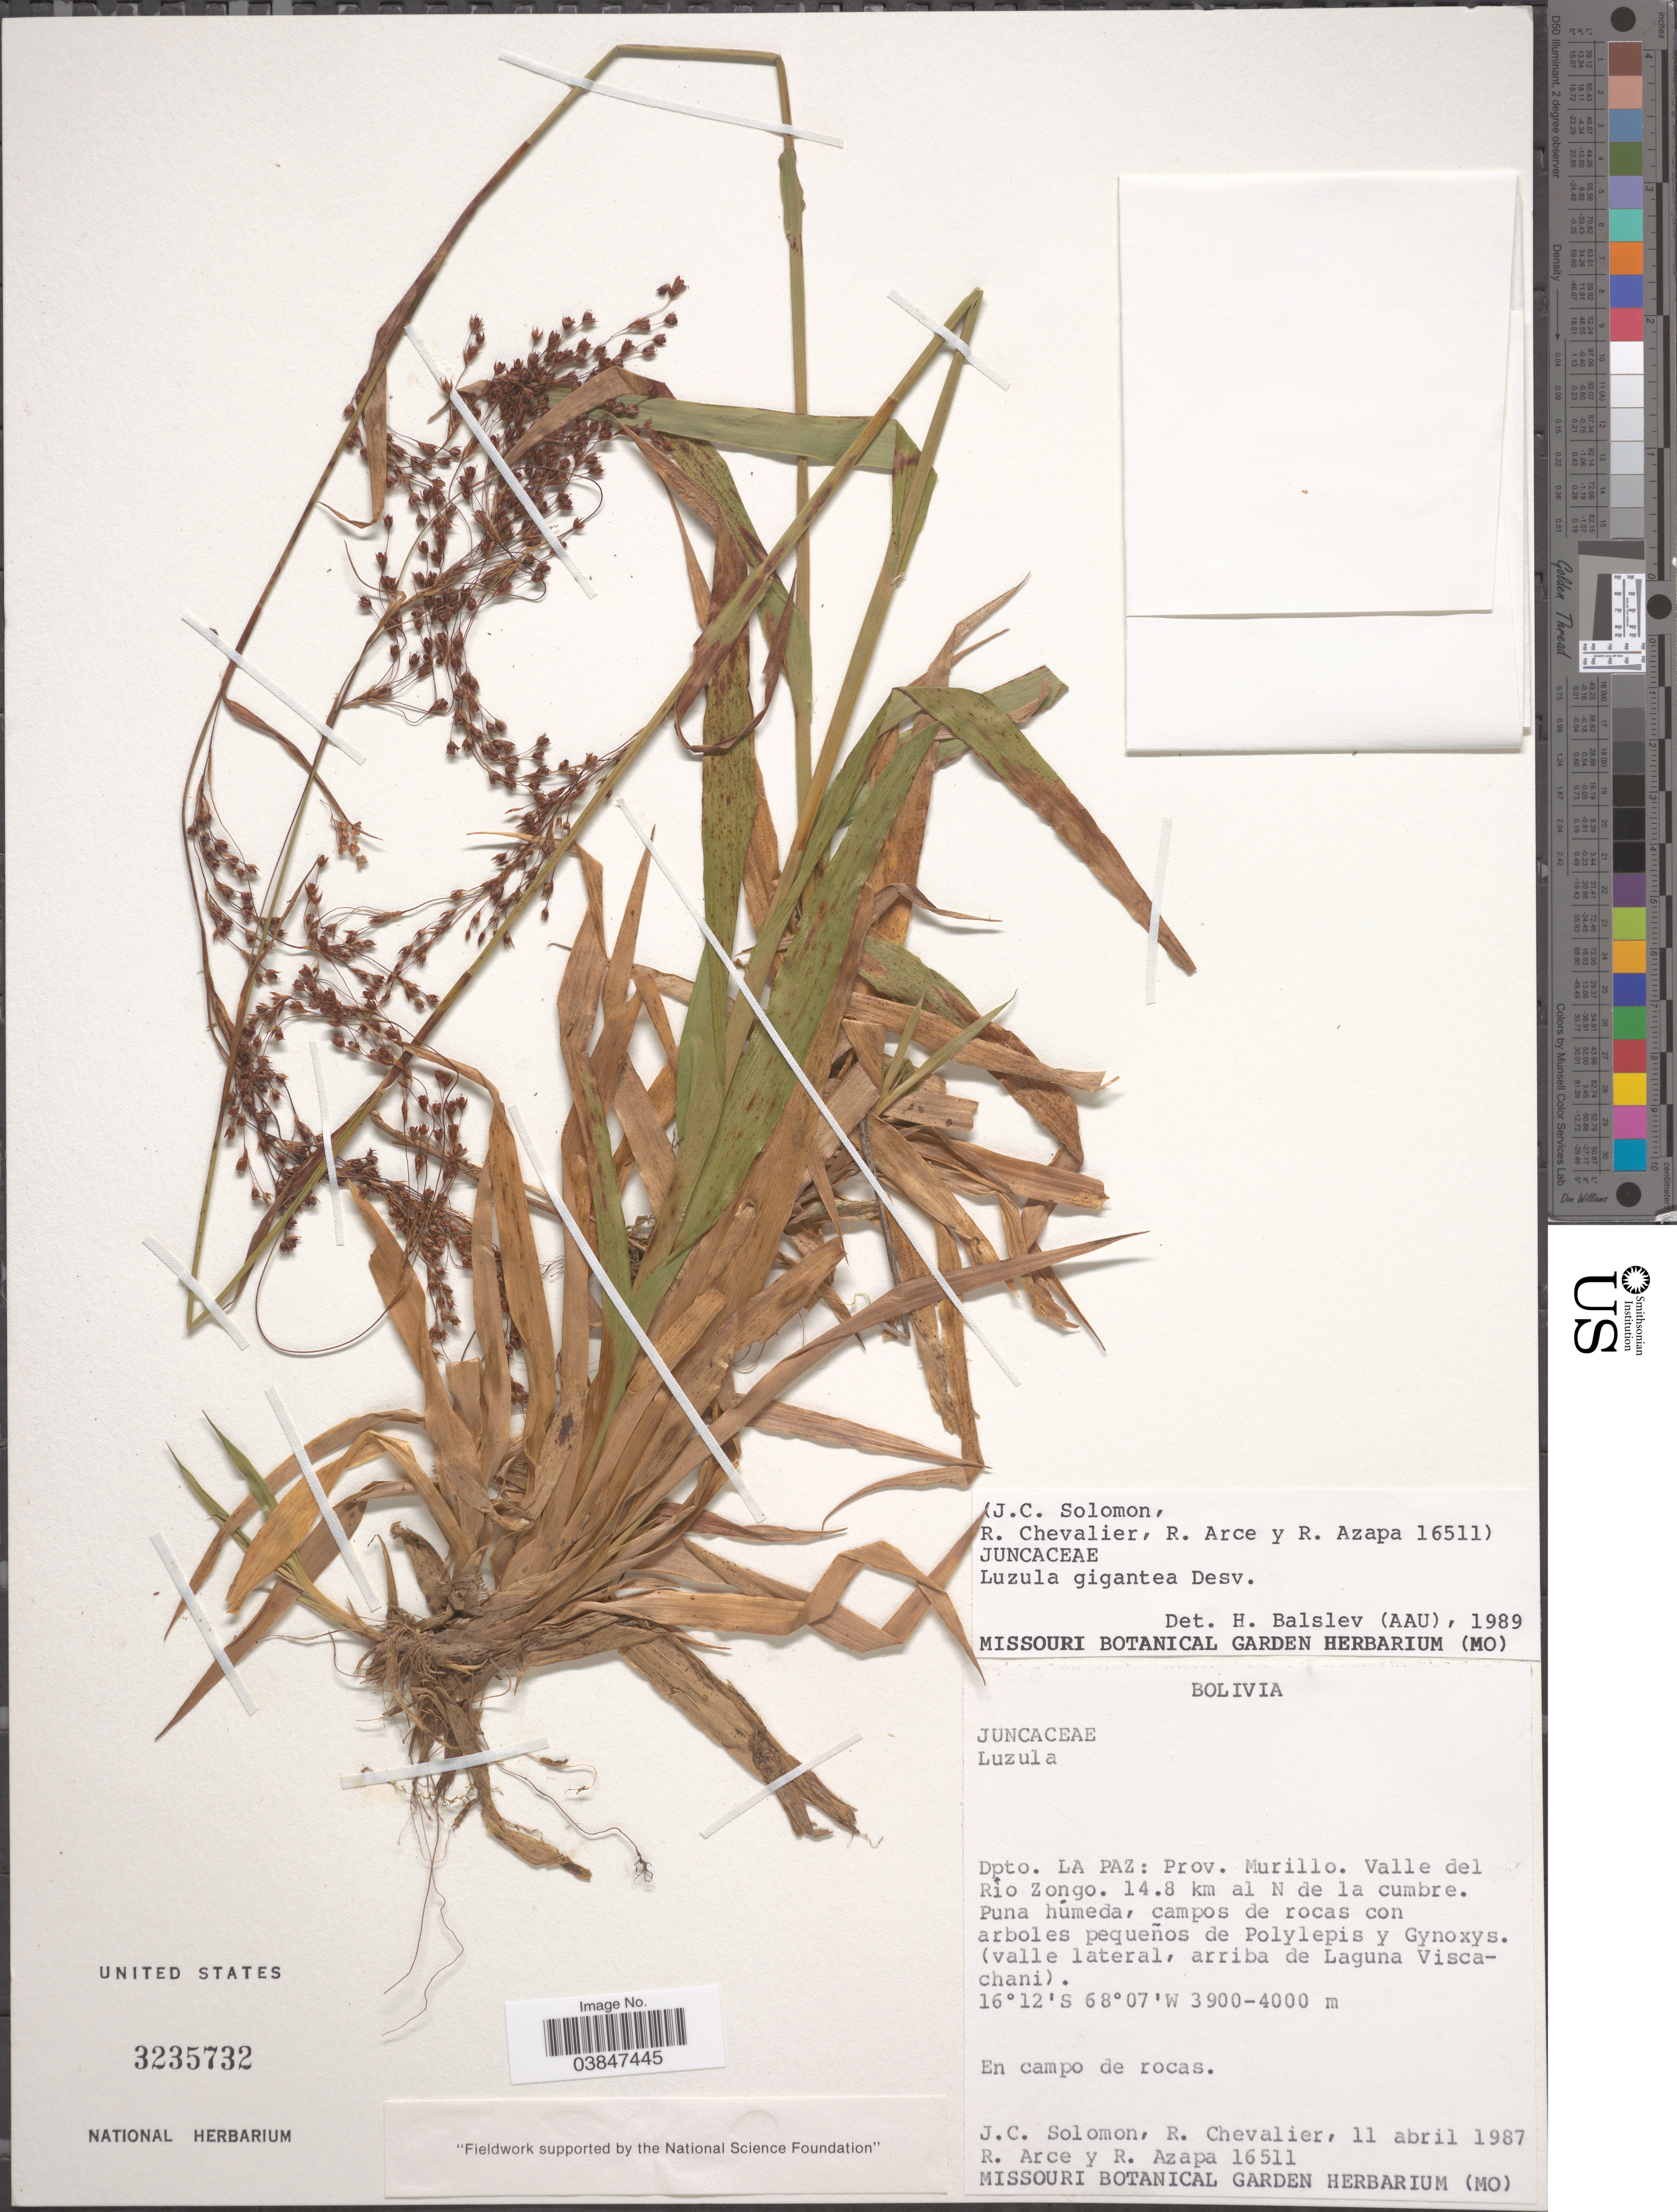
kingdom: Plantae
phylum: Tracheophyta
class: Liliopsida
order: Poales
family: Juncaceae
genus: Luzula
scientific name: Luzula gigantea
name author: Desv.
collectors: J. C. Solomon, R. C. Chevalier, R. Arce & R. Azapa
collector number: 16511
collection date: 1987-04-11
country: Bolivia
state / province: La Paz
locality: Dpto. La Paz: Prov. Murillo. Valle del Río Zongo. 14.8 km al N de la cumbre.(Valle lateral, arriba de Laguna Viscachani).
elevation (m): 3900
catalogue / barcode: US 3235732